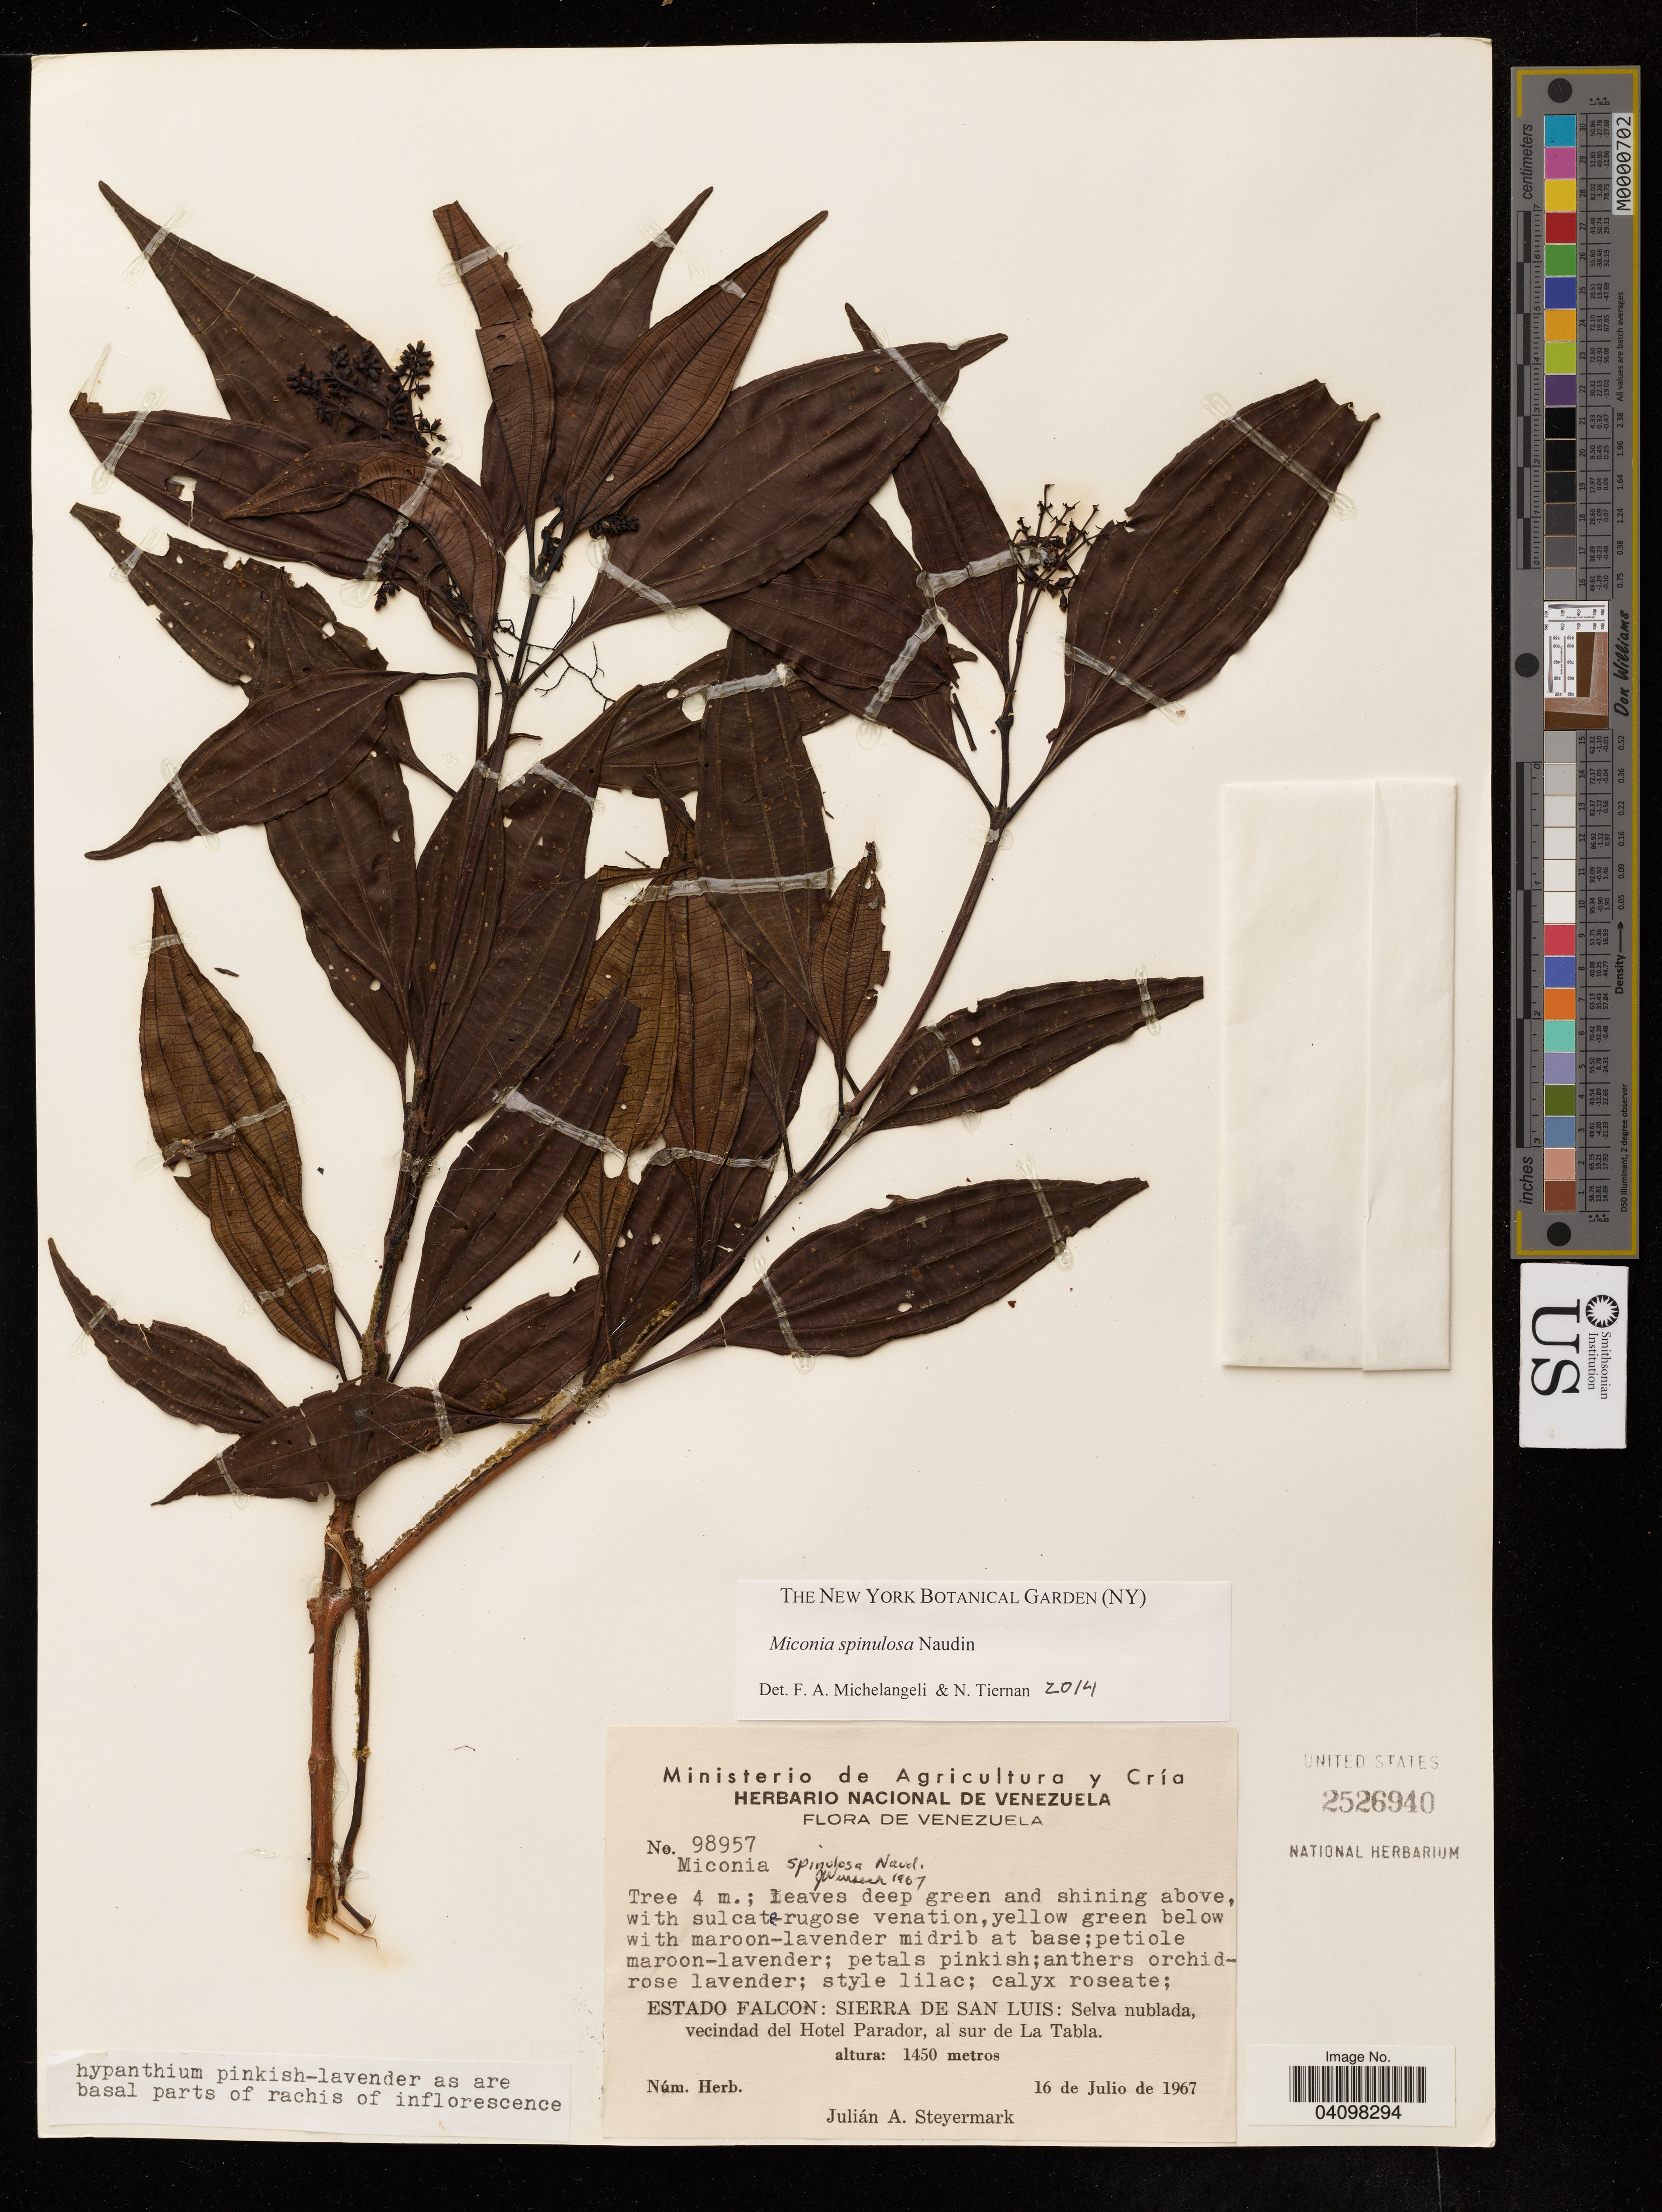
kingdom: Plantae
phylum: Tracheophyta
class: Magnoliopsida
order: Myrtales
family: Melastomataceae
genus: Miconia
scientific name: Miconia spinulosa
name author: Naudin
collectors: J. Steyermark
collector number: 98957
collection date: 1967-07-16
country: Venezuela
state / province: Falcon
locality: Sierra de San Luis: Selva nublada, vecindad del Hotel Parador, al sur de La Tabla.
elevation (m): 1450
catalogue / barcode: US 2526940